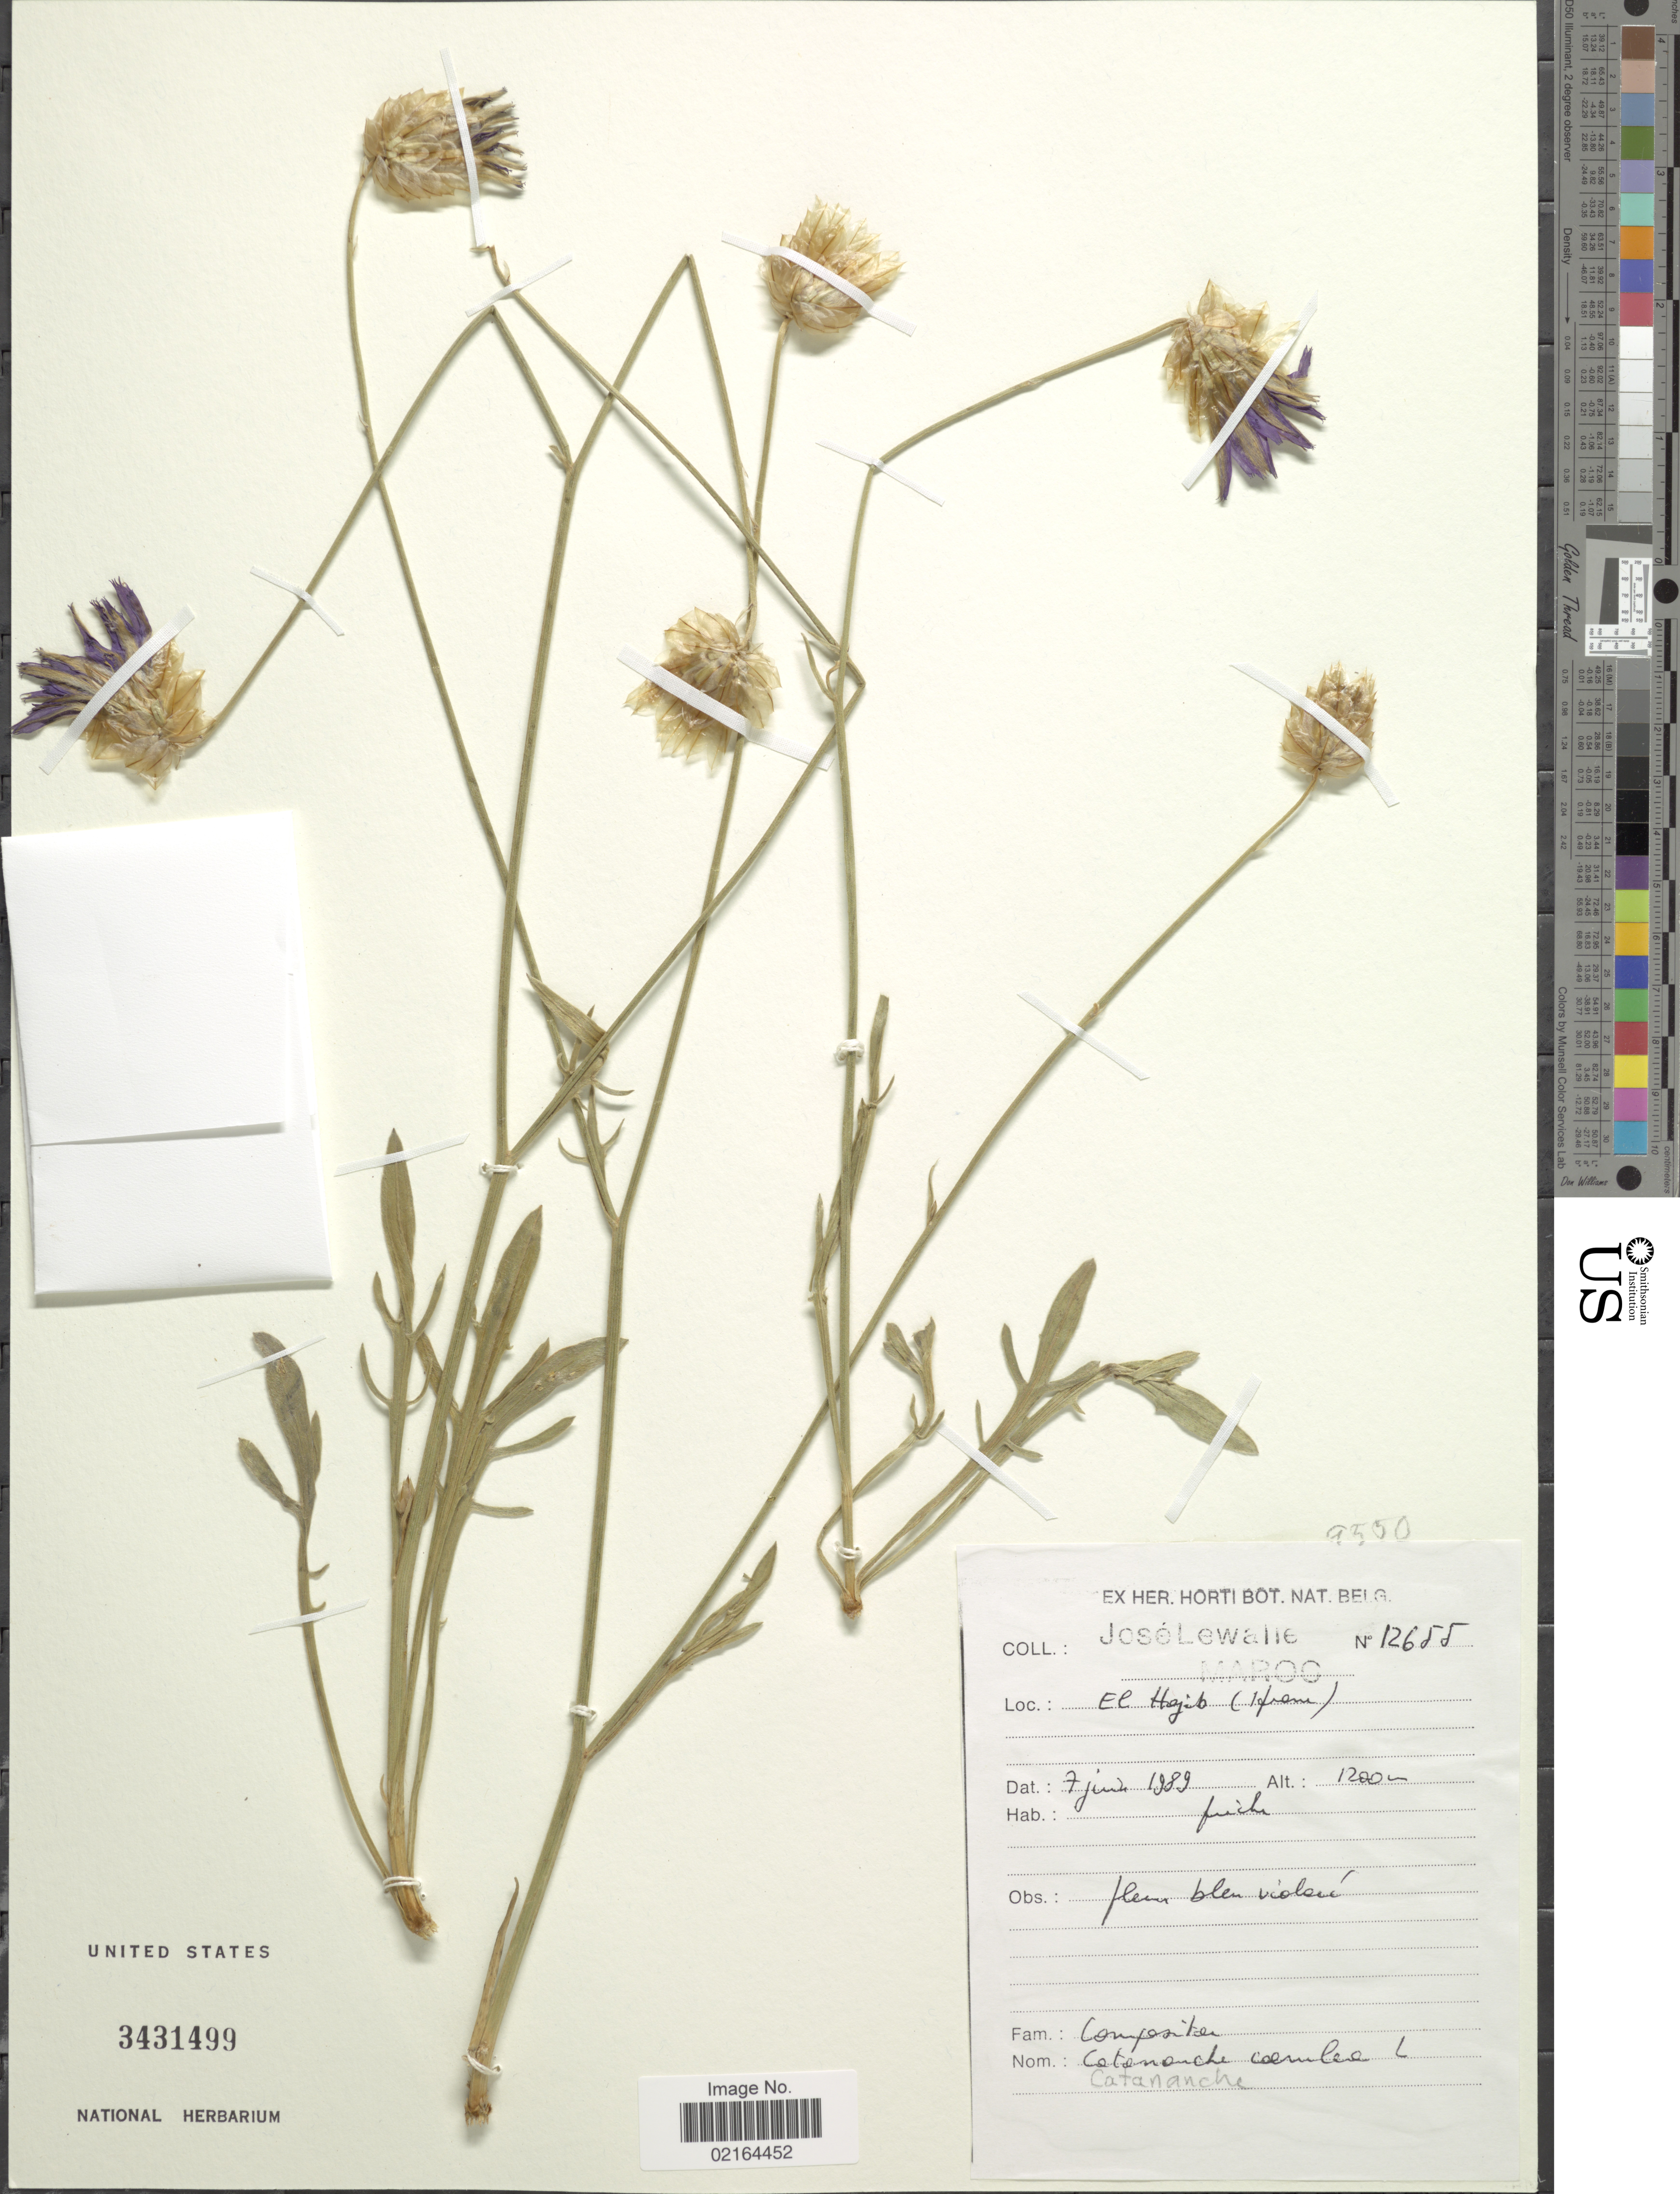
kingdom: Plantae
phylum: Tracheophyta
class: Magnoliopsida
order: Asterales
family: Asteraceae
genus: Catananche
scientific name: Catananche caerulea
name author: L.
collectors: J. Lewalle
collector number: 12655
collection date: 1989-06-07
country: Morocco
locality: Maroc, El Hajeb (Ifrane)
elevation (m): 1200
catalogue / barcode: US 3431499